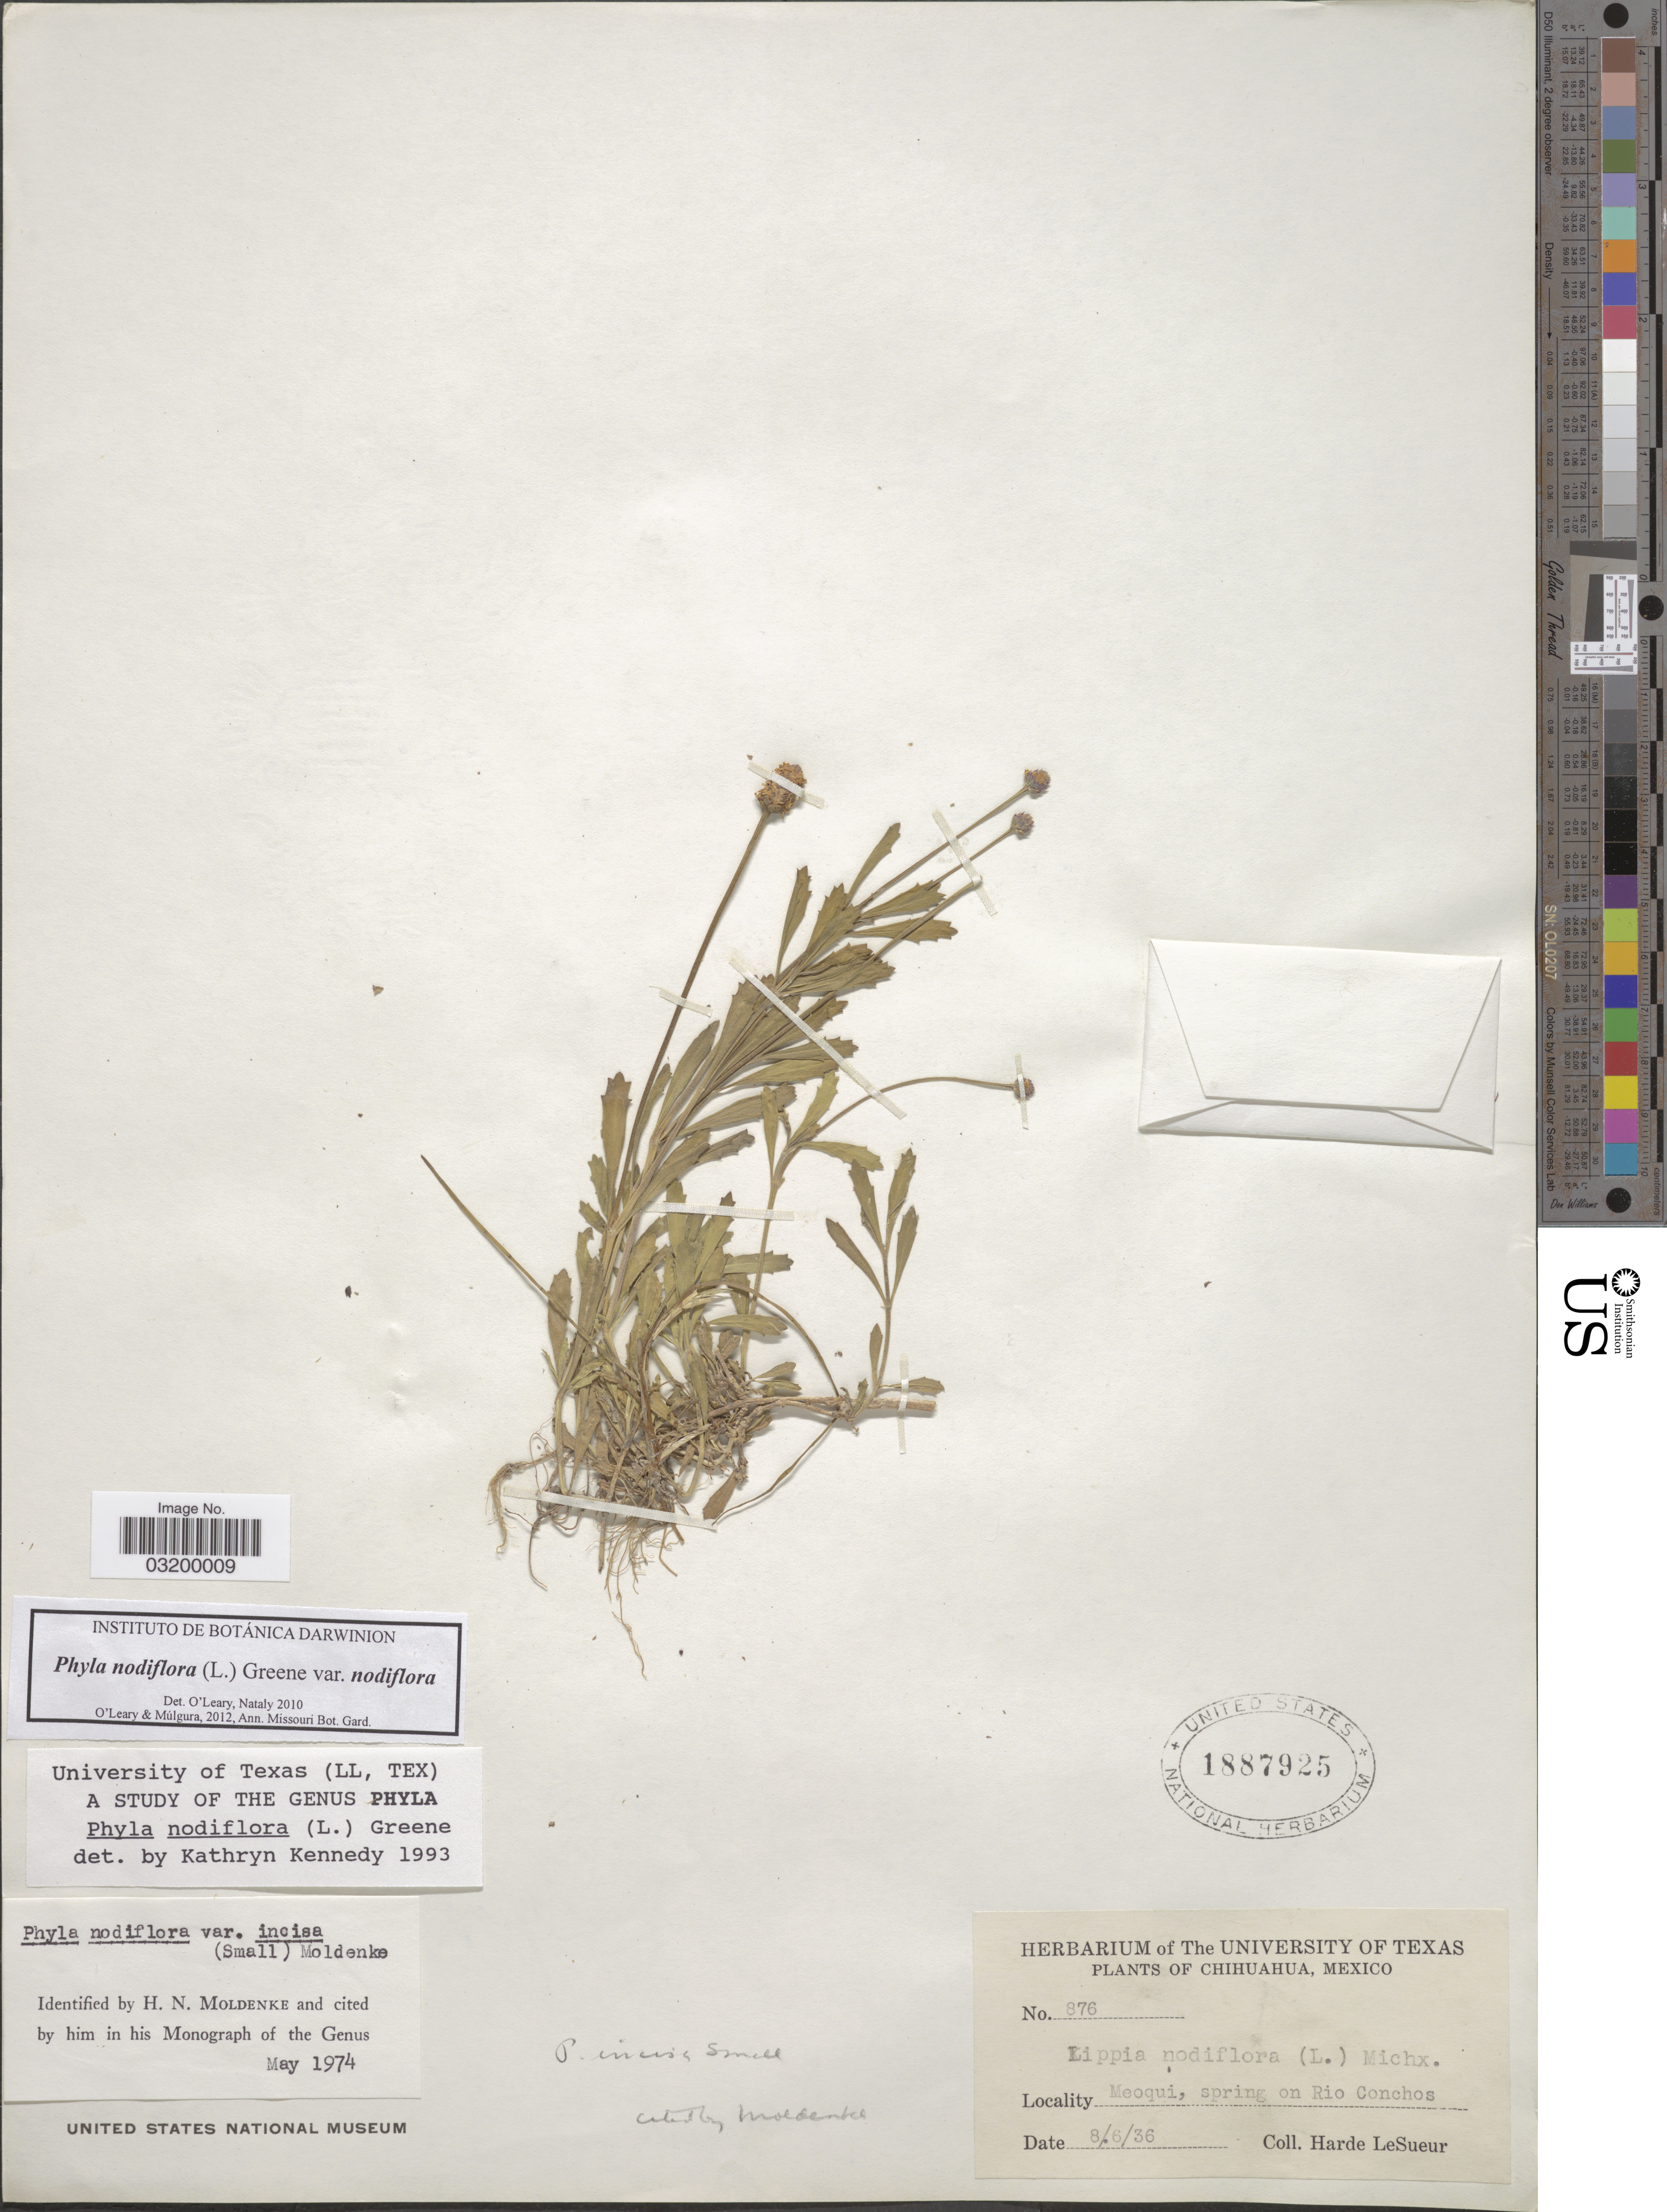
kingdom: Plantae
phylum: Tracheophyta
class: Magnoliopsida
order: Lamiales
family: Verbenaceae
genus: Phyla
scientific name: Phyla nodiflora var. nodiflora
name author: (L.) Greene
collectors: H. LeSueur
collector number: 876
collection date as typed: Transcribed d/m/y: 8/6/36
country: Mexico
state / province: Chihuahua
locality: Meoqui, spring on Rio Conchos.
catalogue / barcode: US 1887925